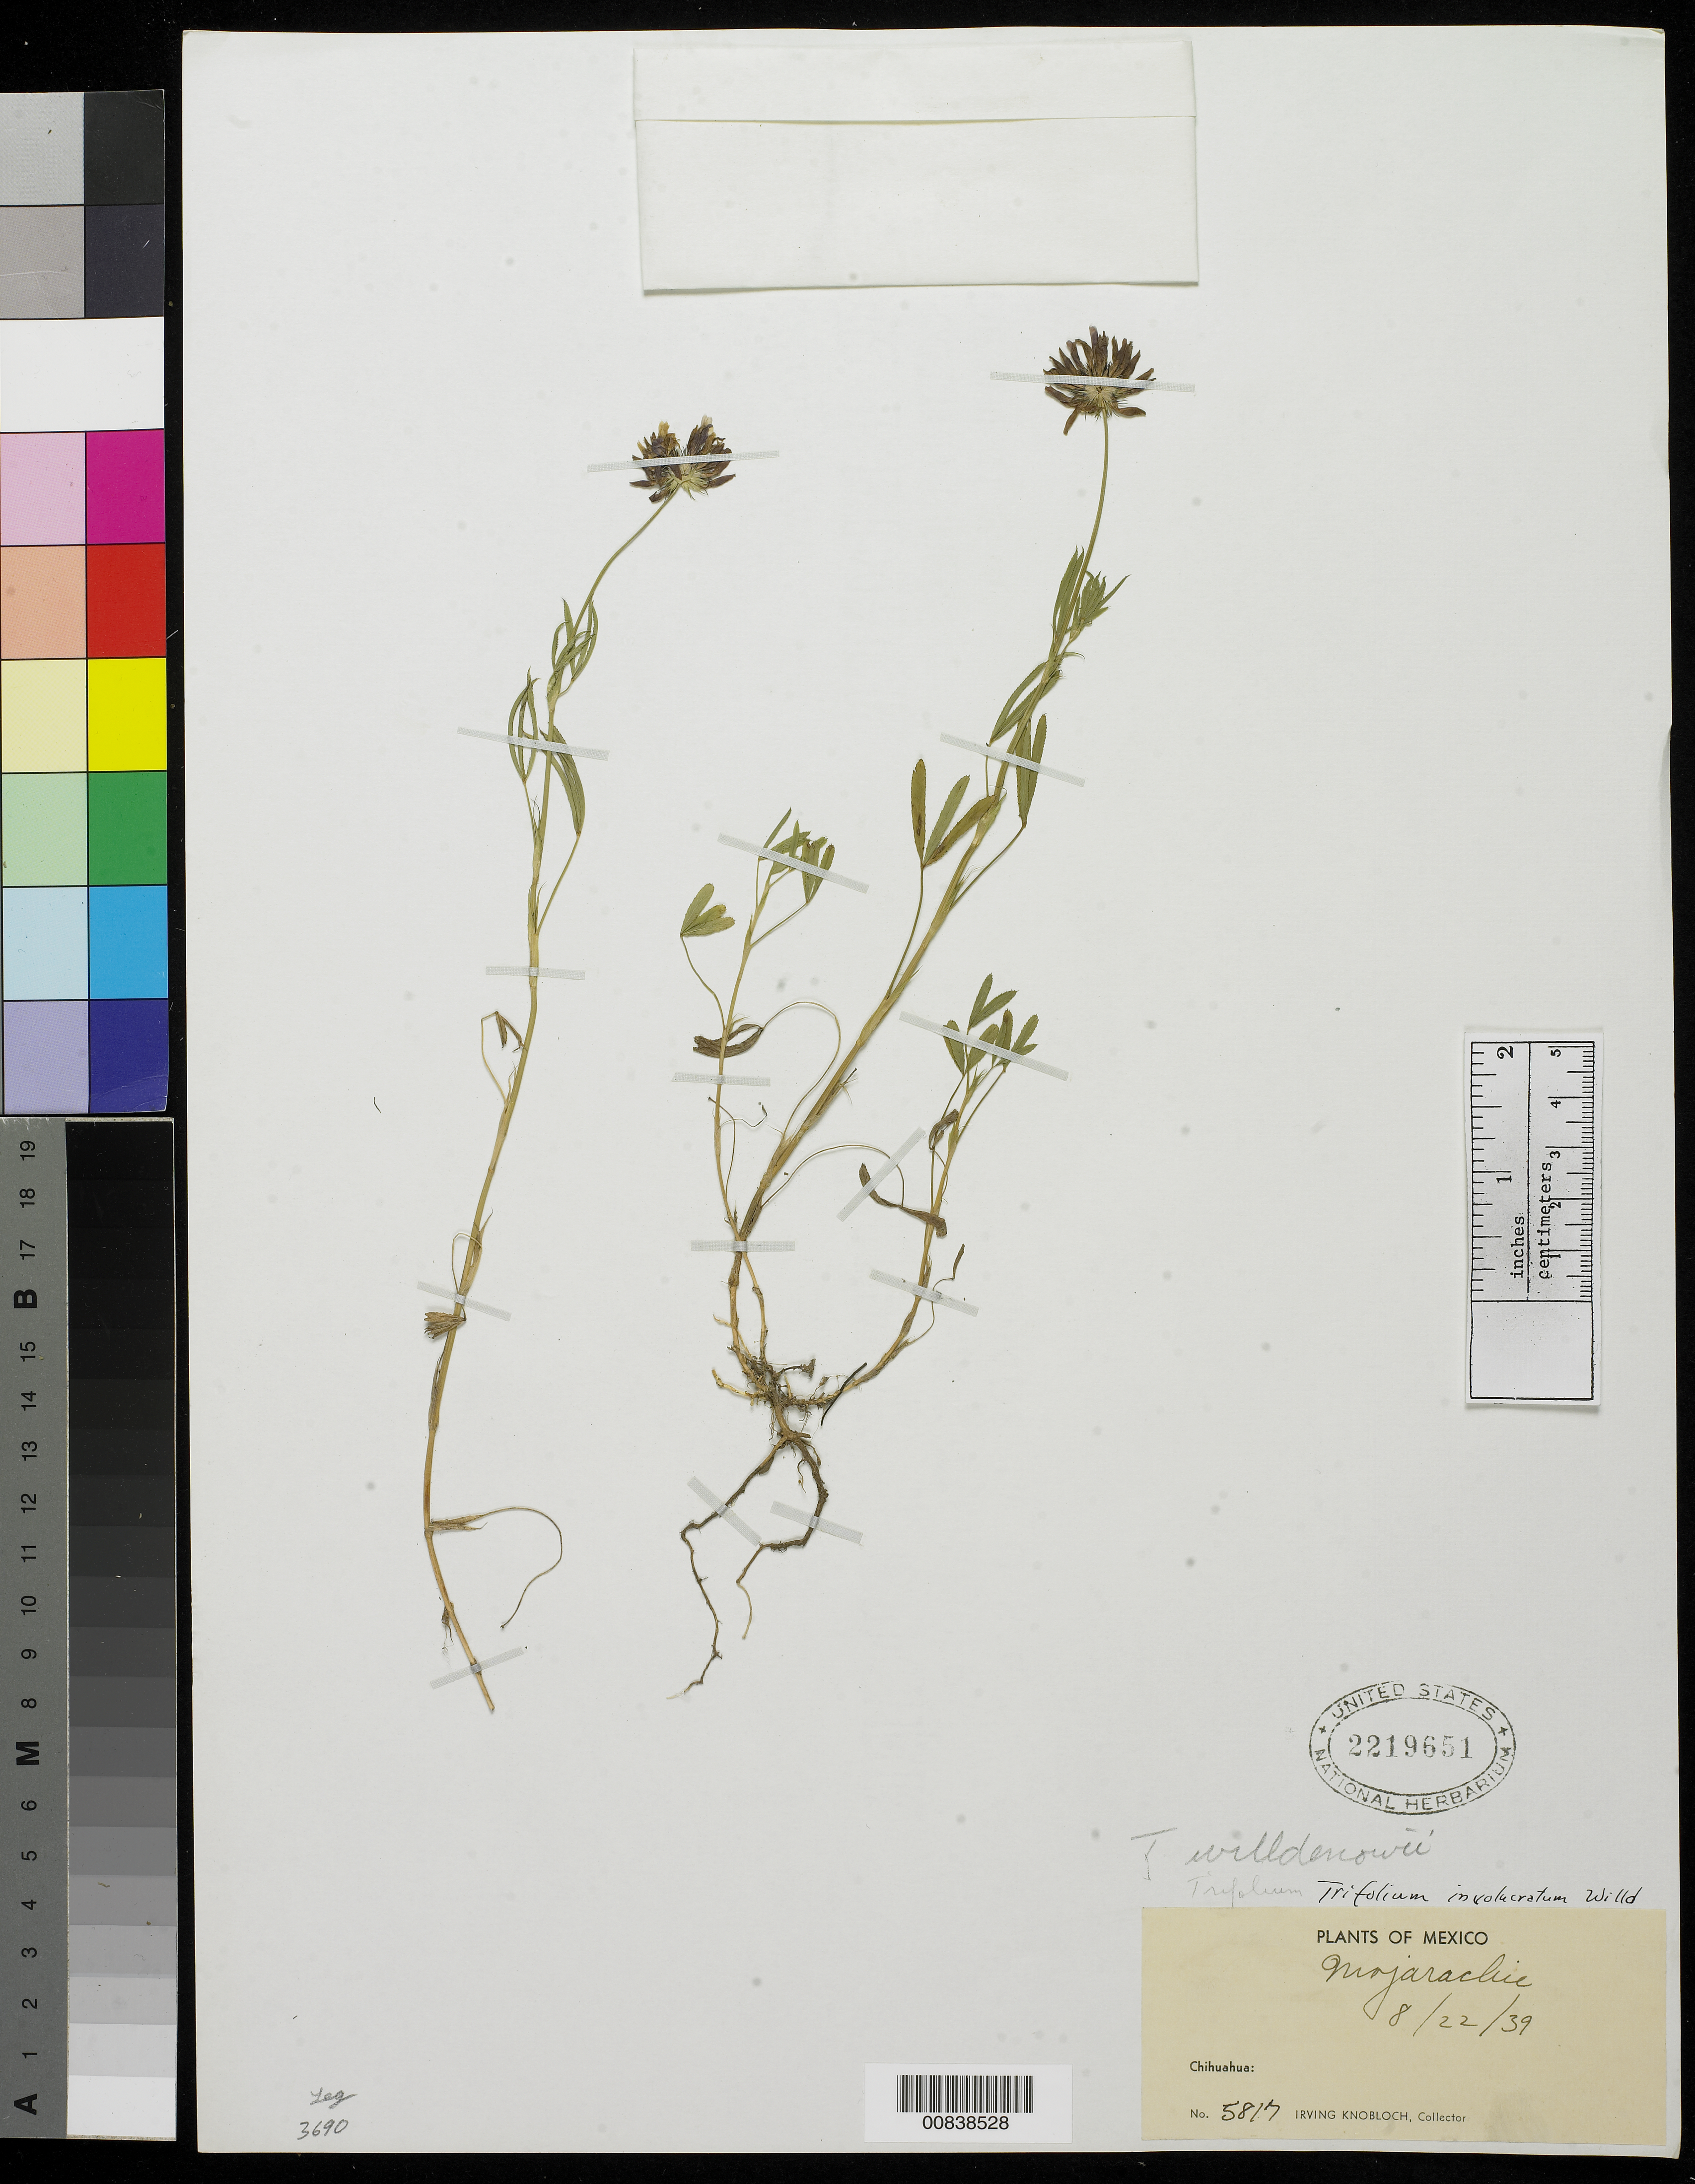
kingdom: Plantae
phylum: Tracheophyta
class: Magnoliopsida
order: Fabales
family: Fabaceae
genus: Trifolium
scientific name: Trifolium willdenovii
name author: Spreng.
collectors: I. W. Knobloch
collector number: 5817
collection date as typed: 22 Aug 1939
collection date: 1939-08-22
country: Mexico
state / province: Chihuahua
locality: Mojarachic, Chihuahua.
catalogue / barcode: US 2219651